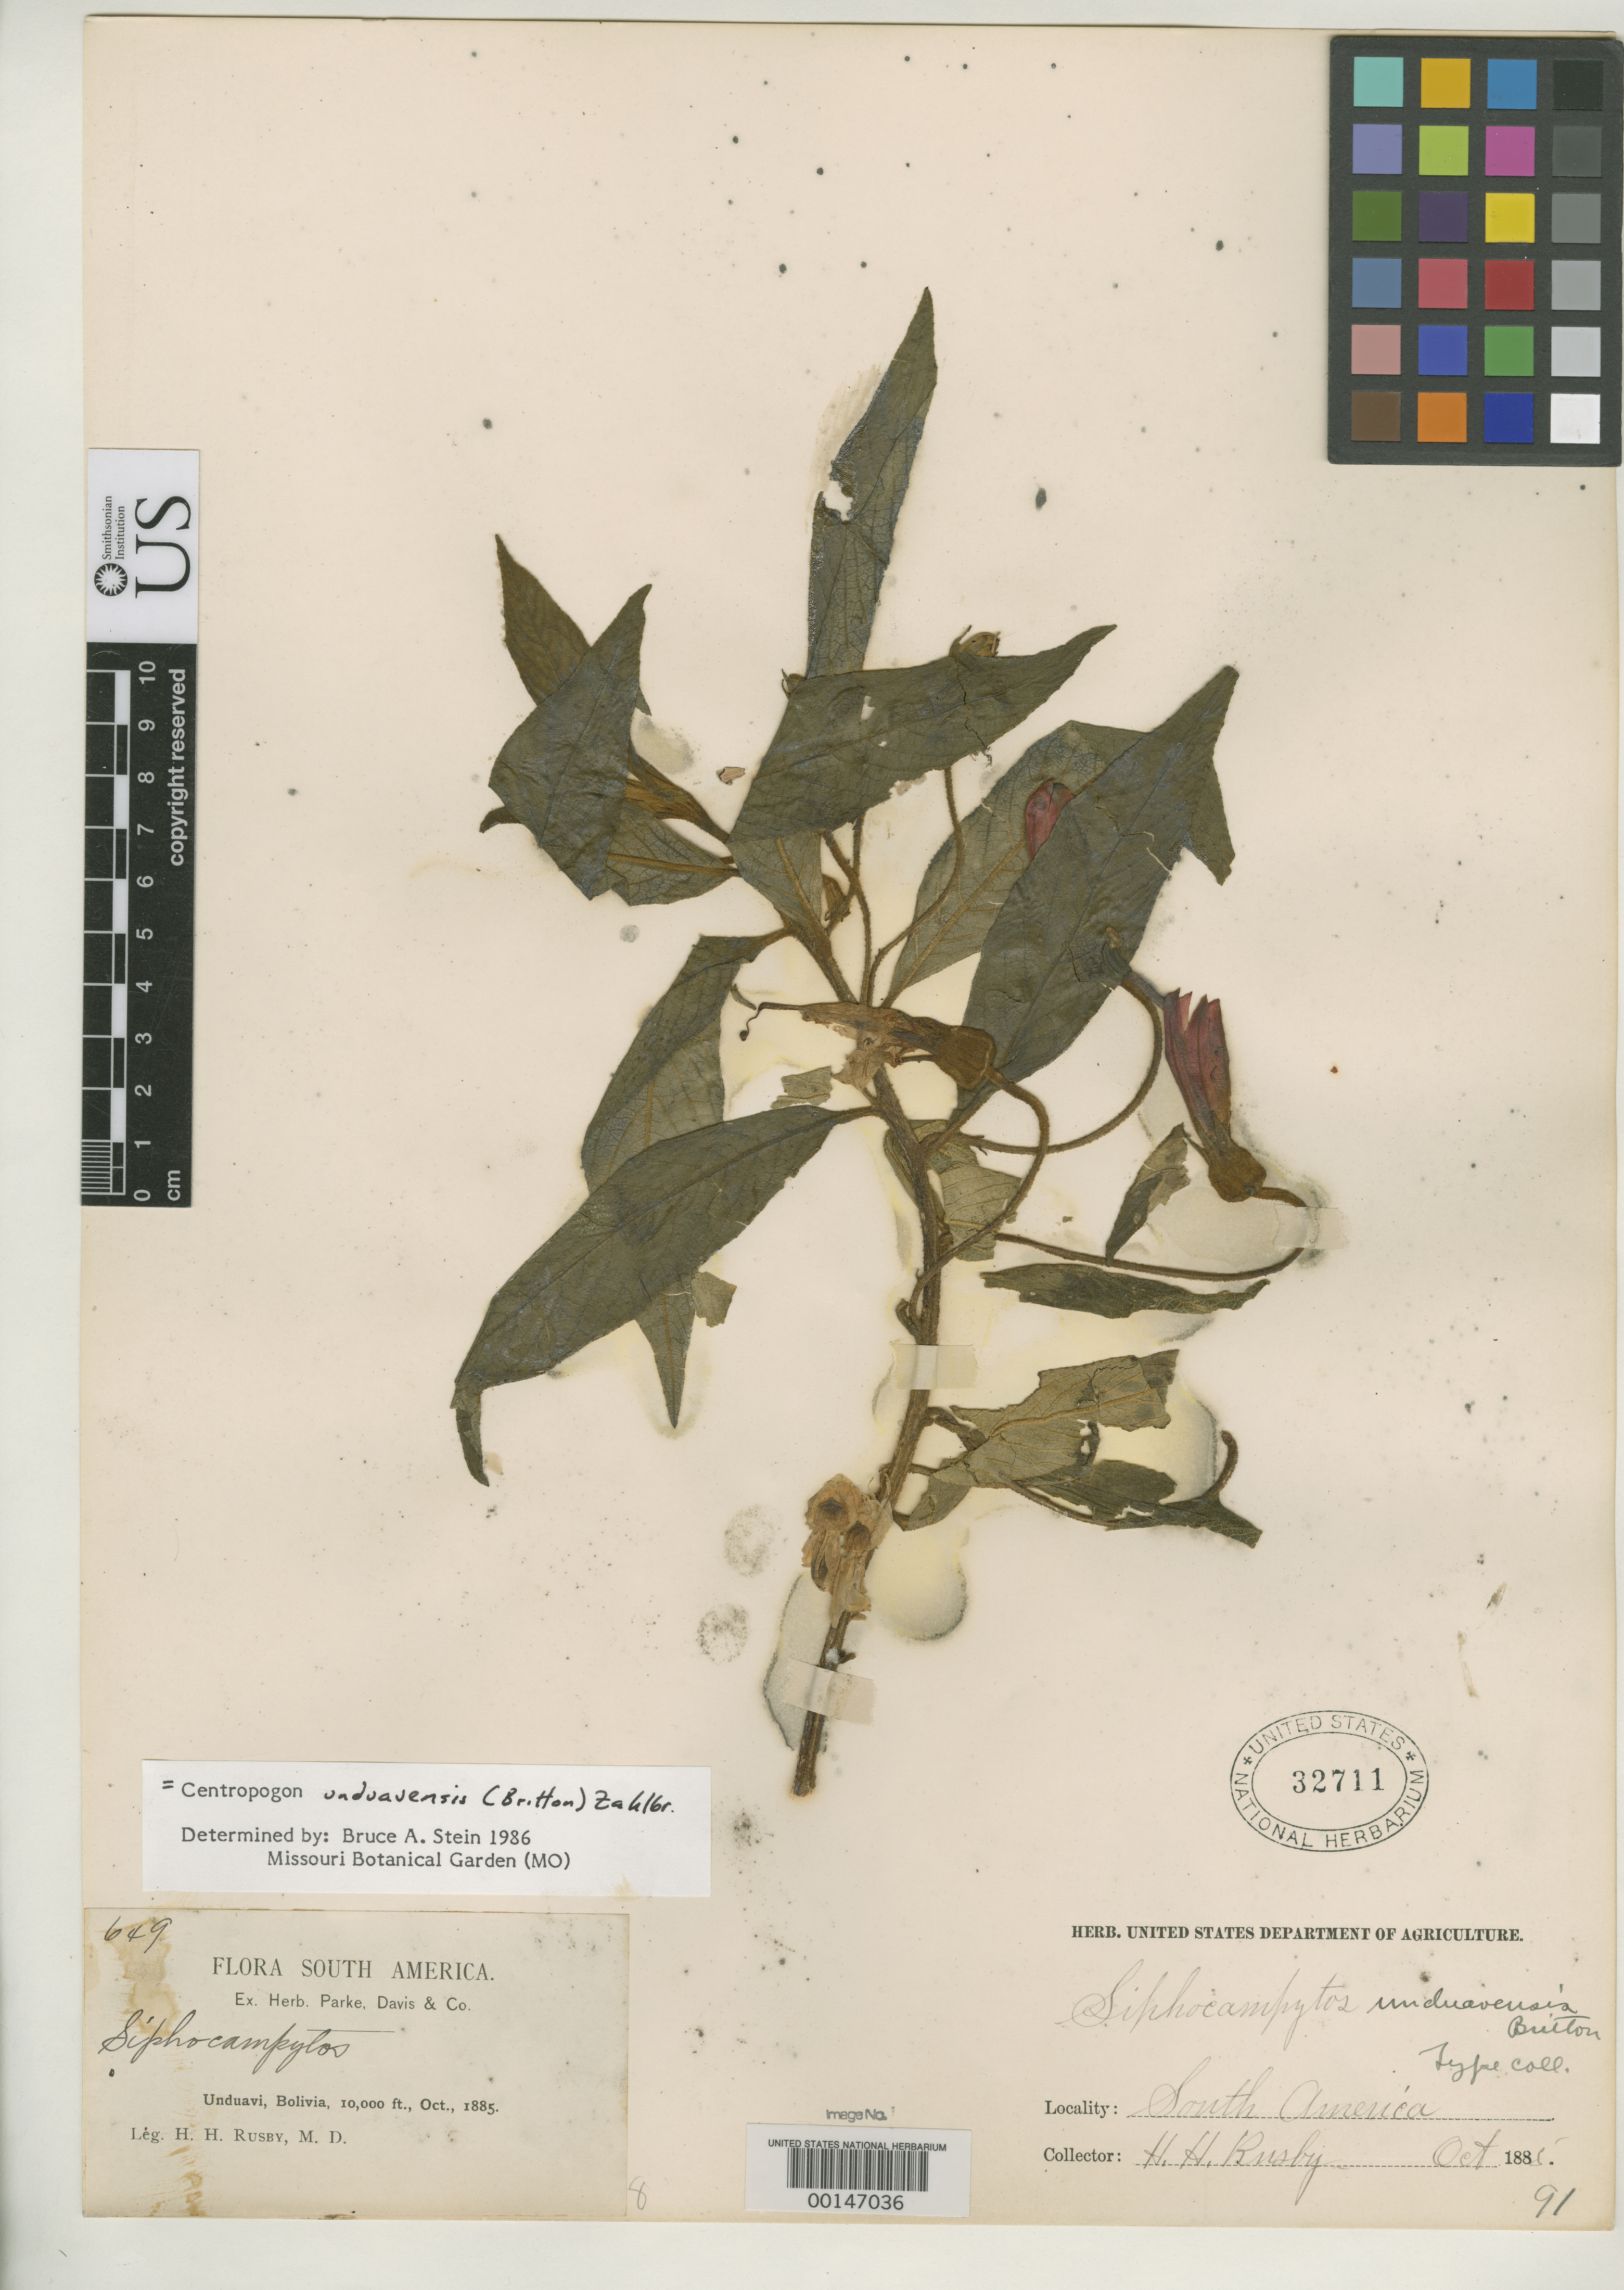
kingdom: Plantae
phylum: Tracheophyta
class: Magnoliopsida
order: Asterales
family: Campanulaceae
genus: Siphocampylus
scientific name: Siphocampylus unduavensis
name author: Britton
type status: Isotype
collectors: H. H. Rusby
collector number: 649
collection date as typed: Oct 1885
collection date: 1885-10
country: Bolivia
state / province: La Paz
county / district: Nor Yungas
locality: Unduavi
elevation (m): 2438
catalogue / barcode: US 32711